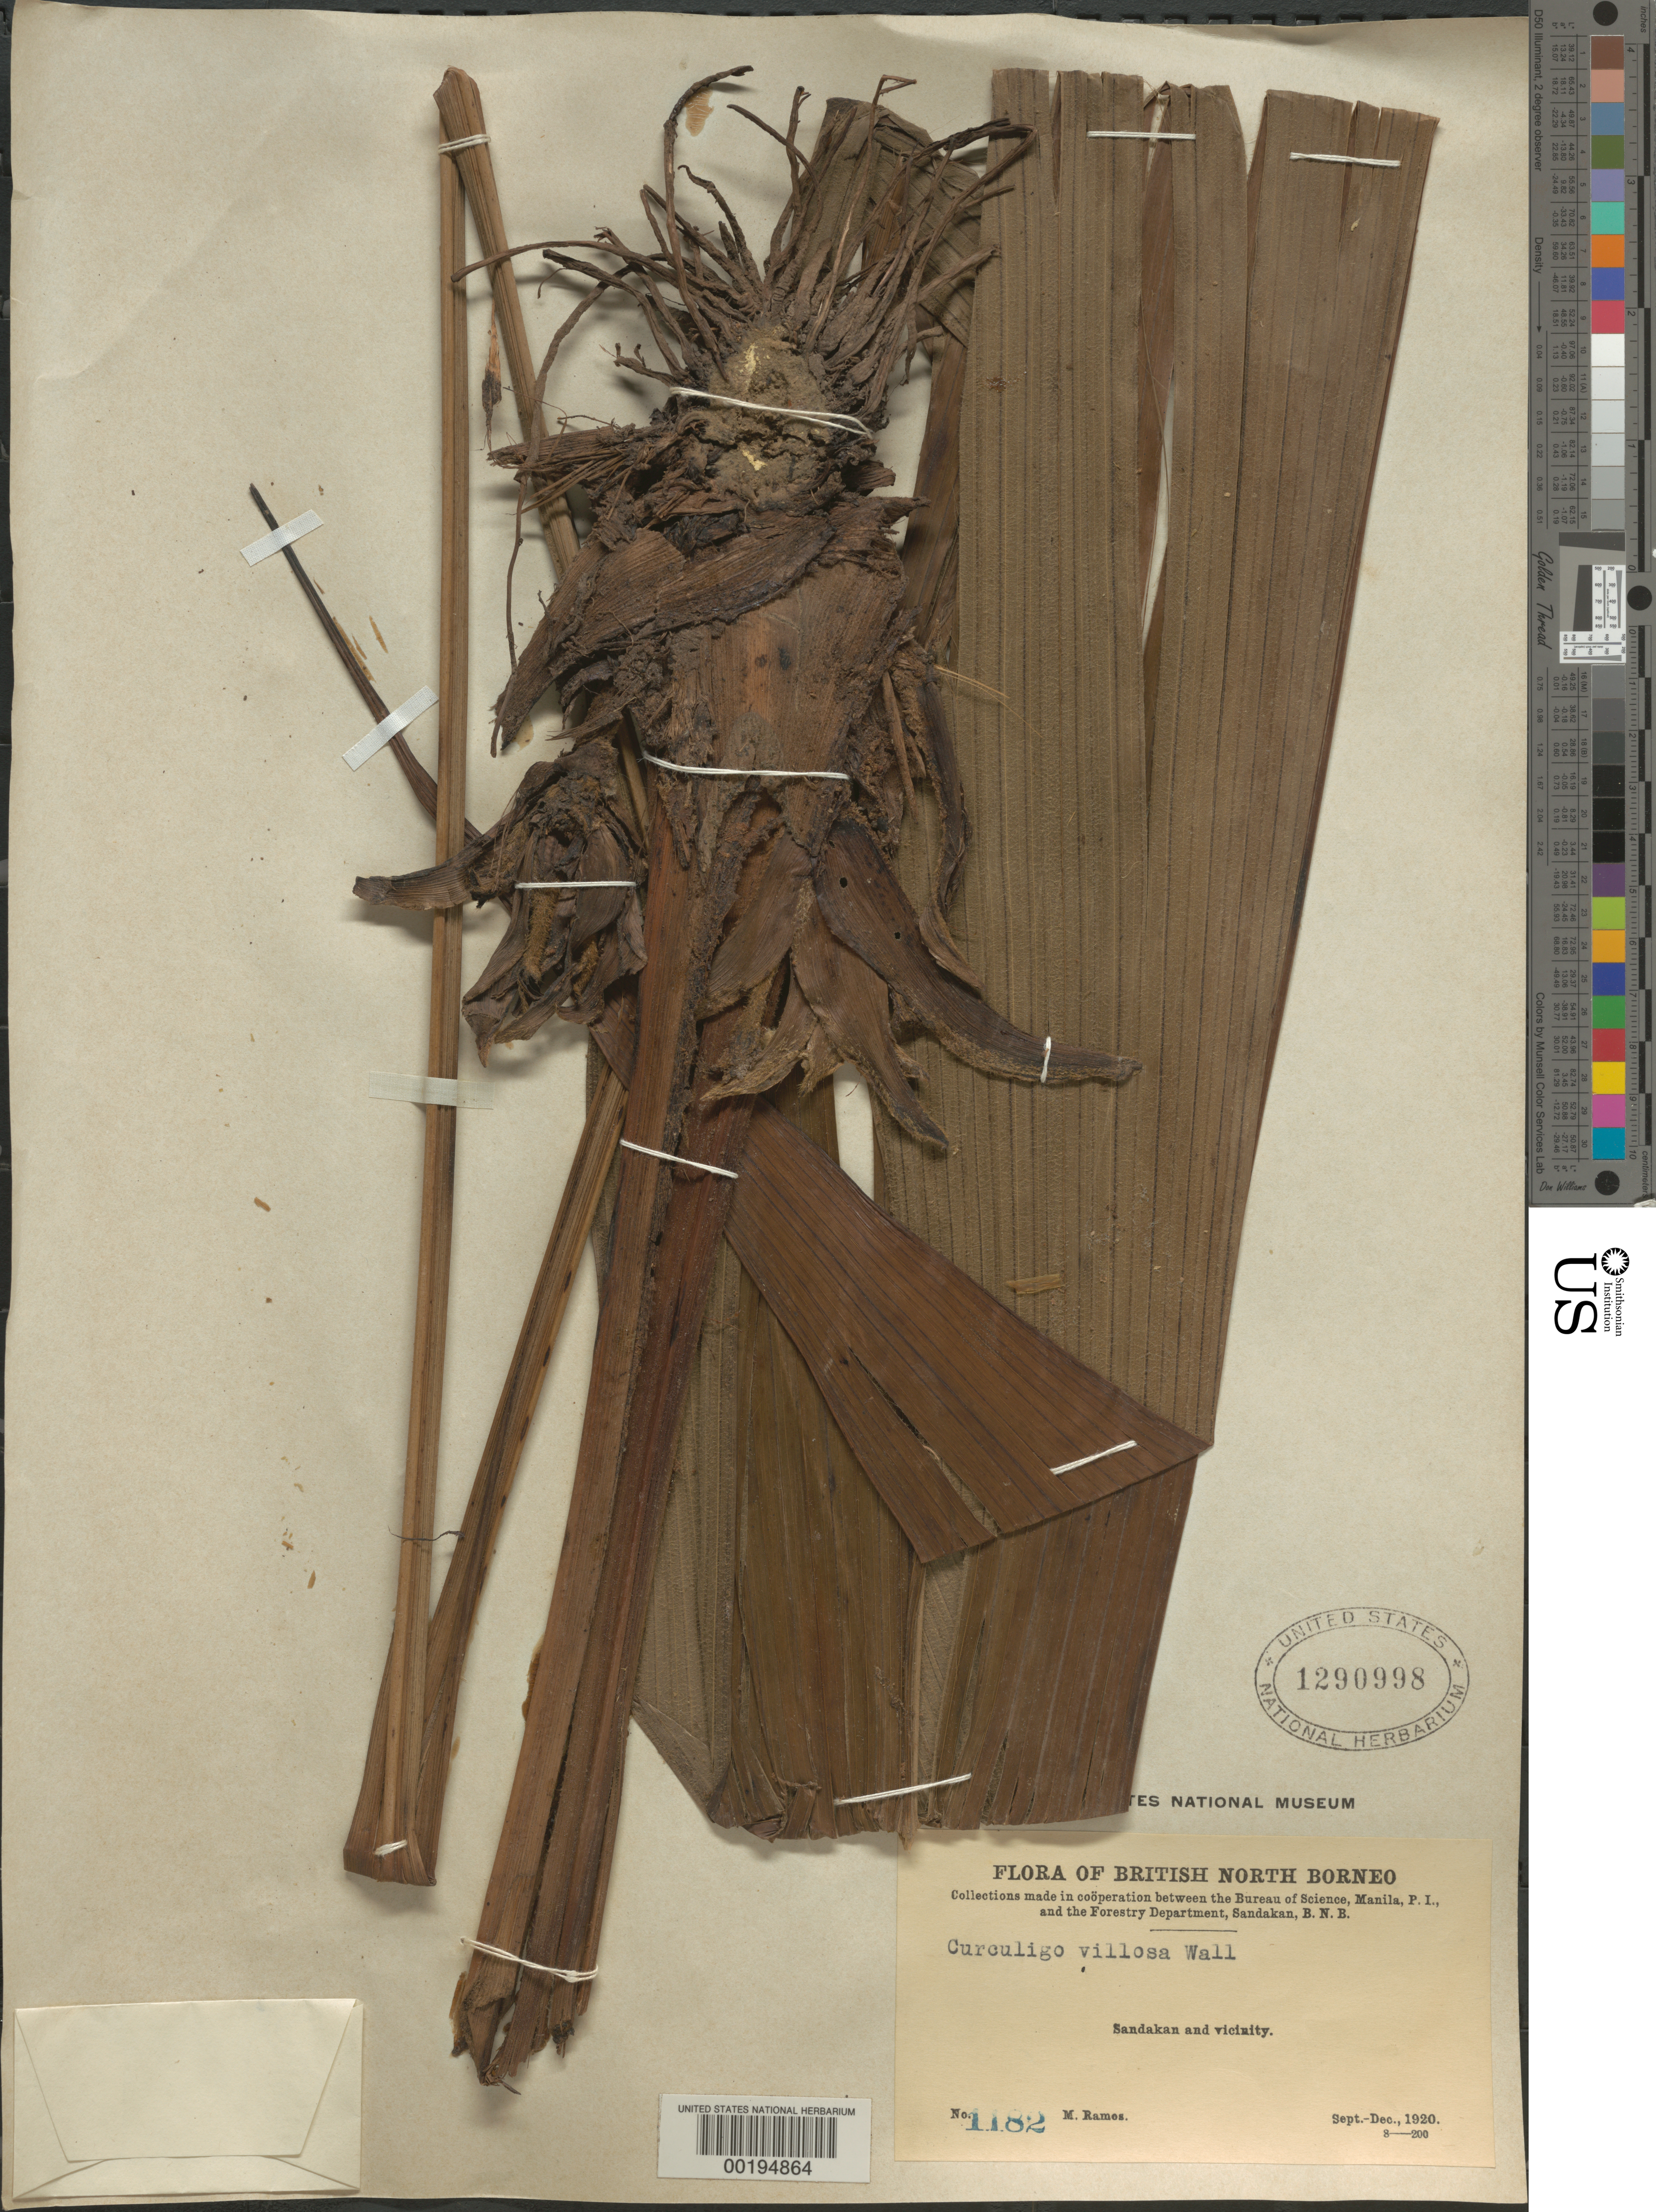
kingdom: Plantae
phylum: Tracheophyta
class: Liliopsida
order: Asparagales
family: Hypoxidaceae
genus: Curculigo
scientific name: Curculigo villosa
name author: Wall. ex Kurz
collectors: M. Ramos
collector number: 1182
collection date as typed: Sep 1920 to -- Dec 1920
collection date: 1920-09/1920-12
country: Malaysia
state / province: Sabah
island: Borneo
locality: Sandakan and vicinity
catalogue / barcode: US 1290998